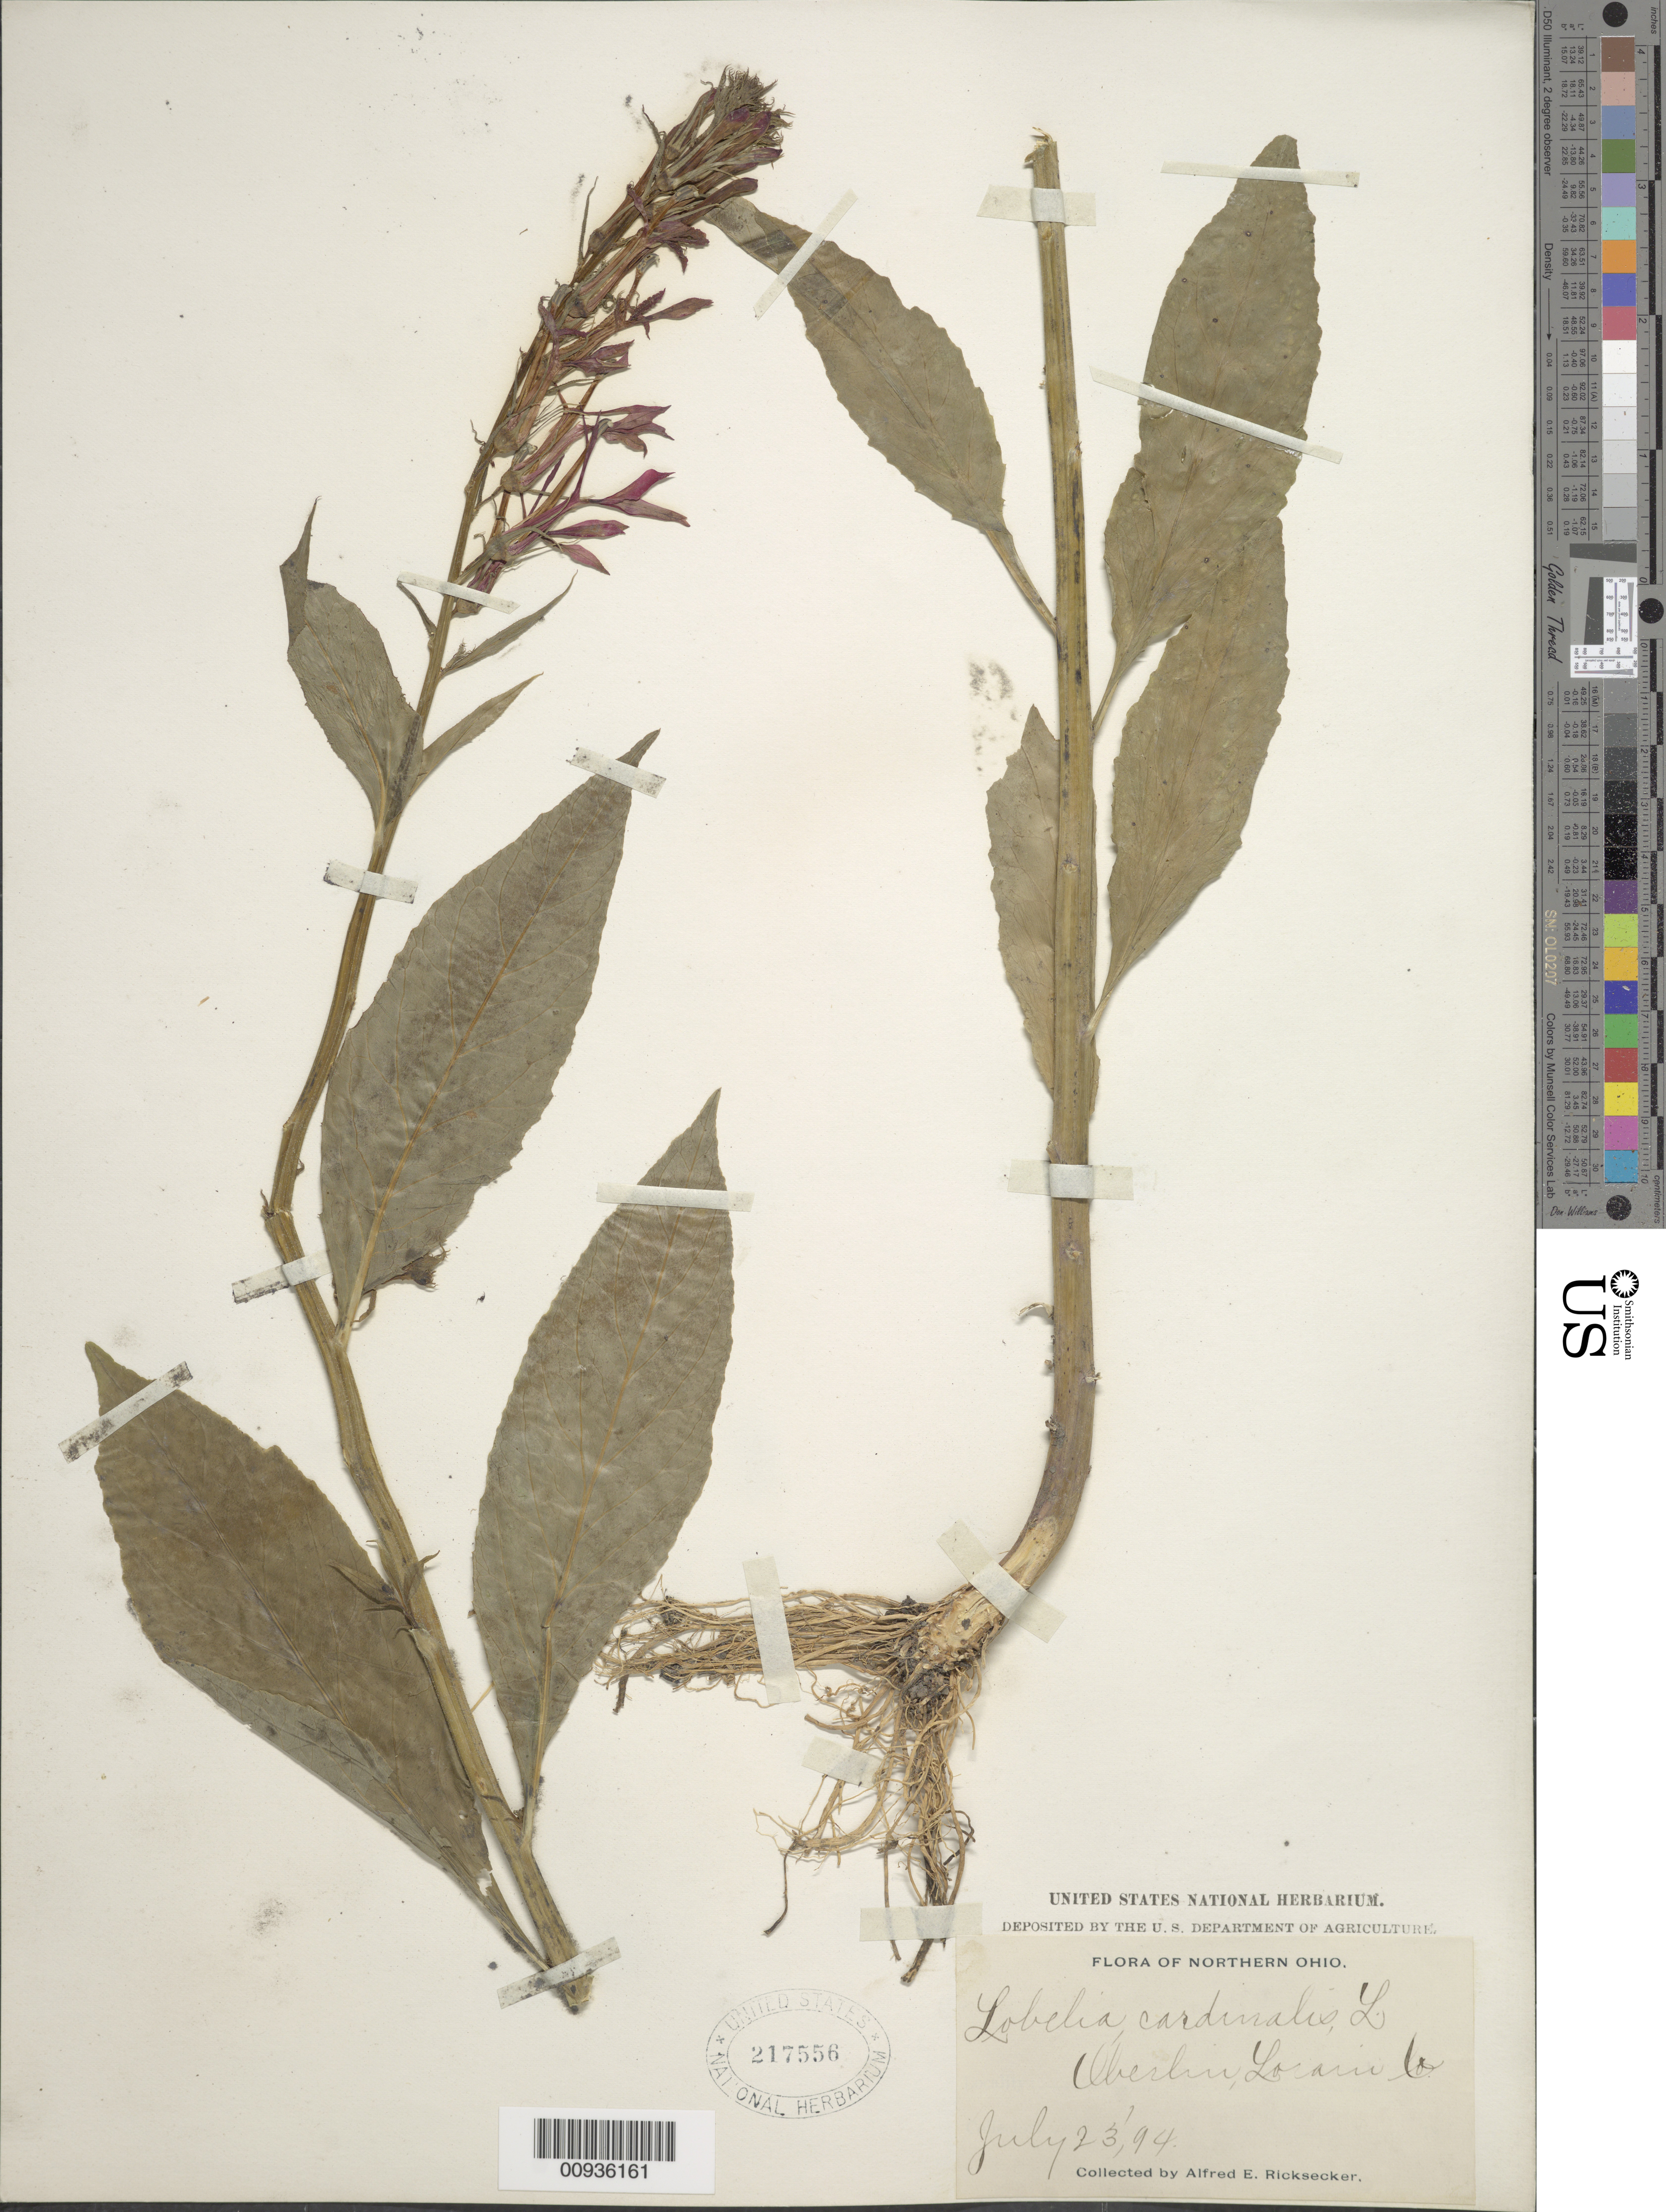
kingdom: Plantae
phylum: Tracheophyta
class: Magnoliopsida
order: Asterales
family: Campanulaceae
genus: Lobelia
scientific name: Lobelia cardinalis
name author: L.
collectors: A. E. Ricksecker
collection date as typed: Transcribed d/m/y: 23/7/94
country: United States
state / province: Ohio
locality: Northern Ohio. Oberlin, Lorain Co.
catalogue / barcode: US 217556